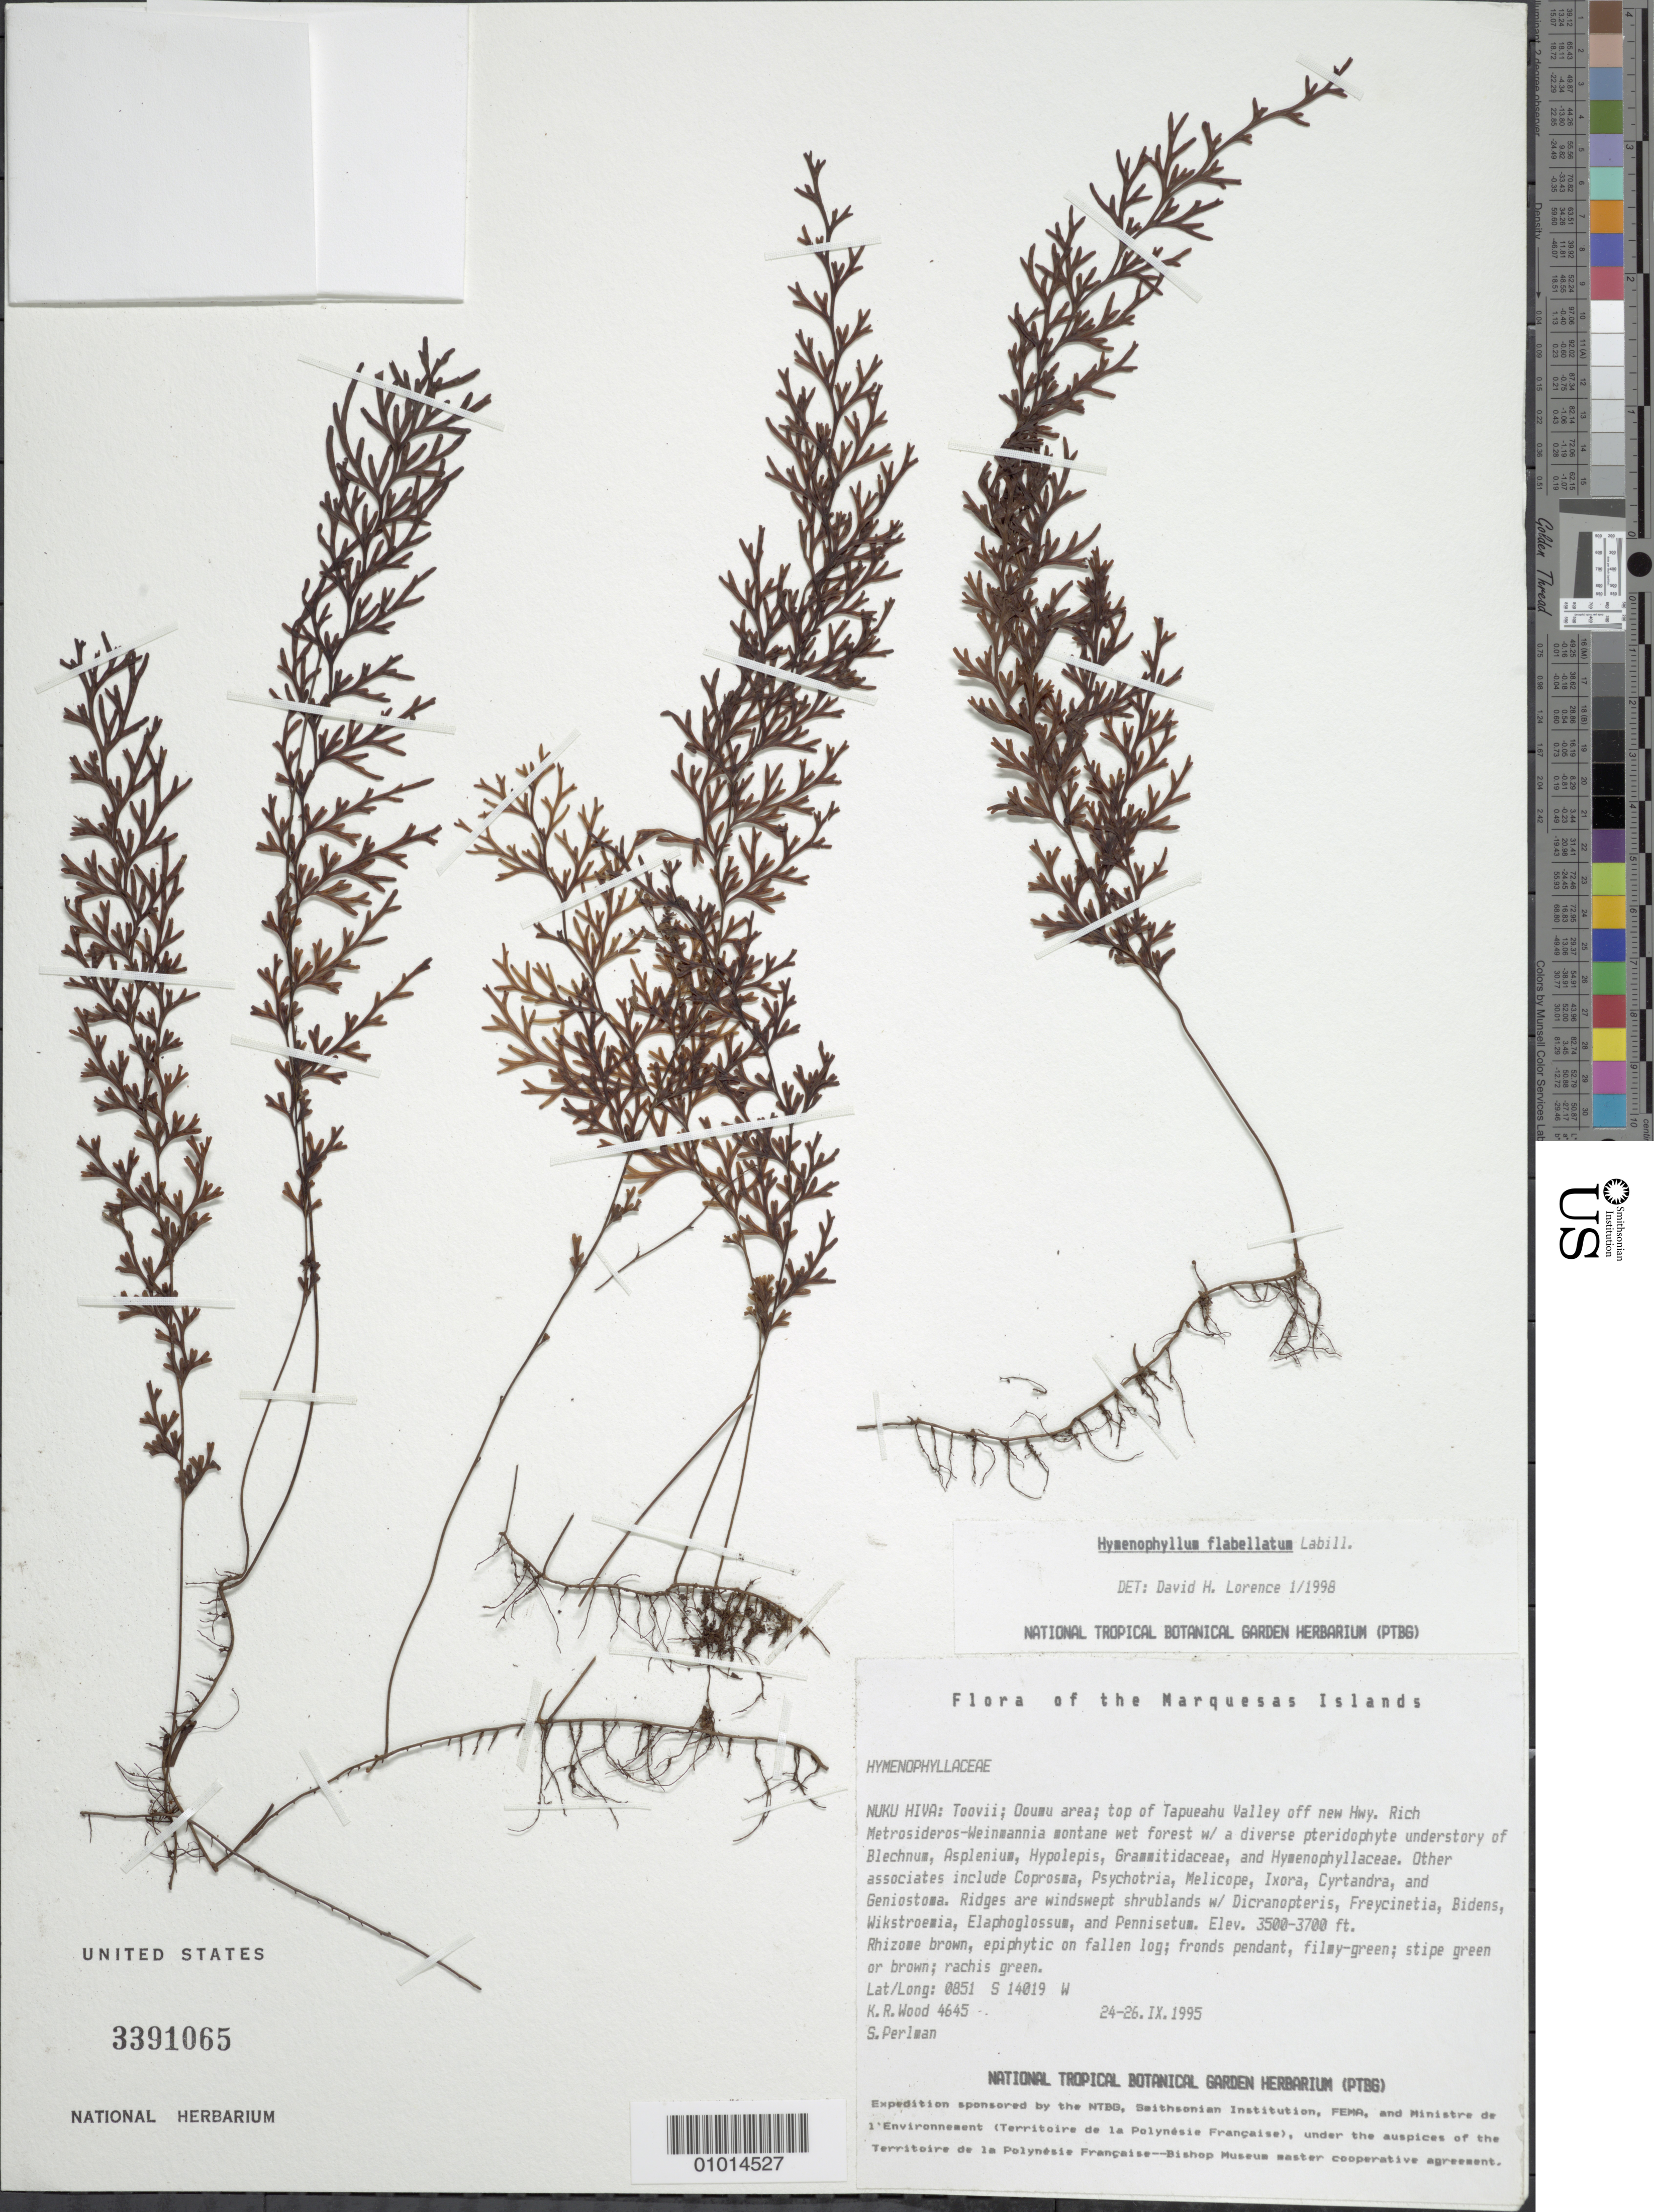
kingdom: Plantae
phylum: Tracheophyta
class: Polypodiopsida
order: Hymenophyllales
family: Hymenophyllaceae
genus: Hymenophyllum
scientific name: Hymenophyllum flabellatum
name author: Labill.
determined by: Lorence, David H., (PTBG), National Tropical Botanical Garden (UNITED STATES)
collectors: K. R. Wood & S. P. Perlman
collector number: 4645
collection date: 1995-09-24/1995-09-26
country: French Polynesia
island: Nuku Hiva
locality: Toovii, Ooumu area, top of Tapueahu Valley off new hwy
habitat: rich Metrosideros-Weinmannia montane wet forests w/ diverse pteridophyte understory (Blechnum, Asplenium, Hypolepis, Grammitidaceae, Hymenophyllaceae)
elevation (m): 1067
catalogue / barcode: US 3391065